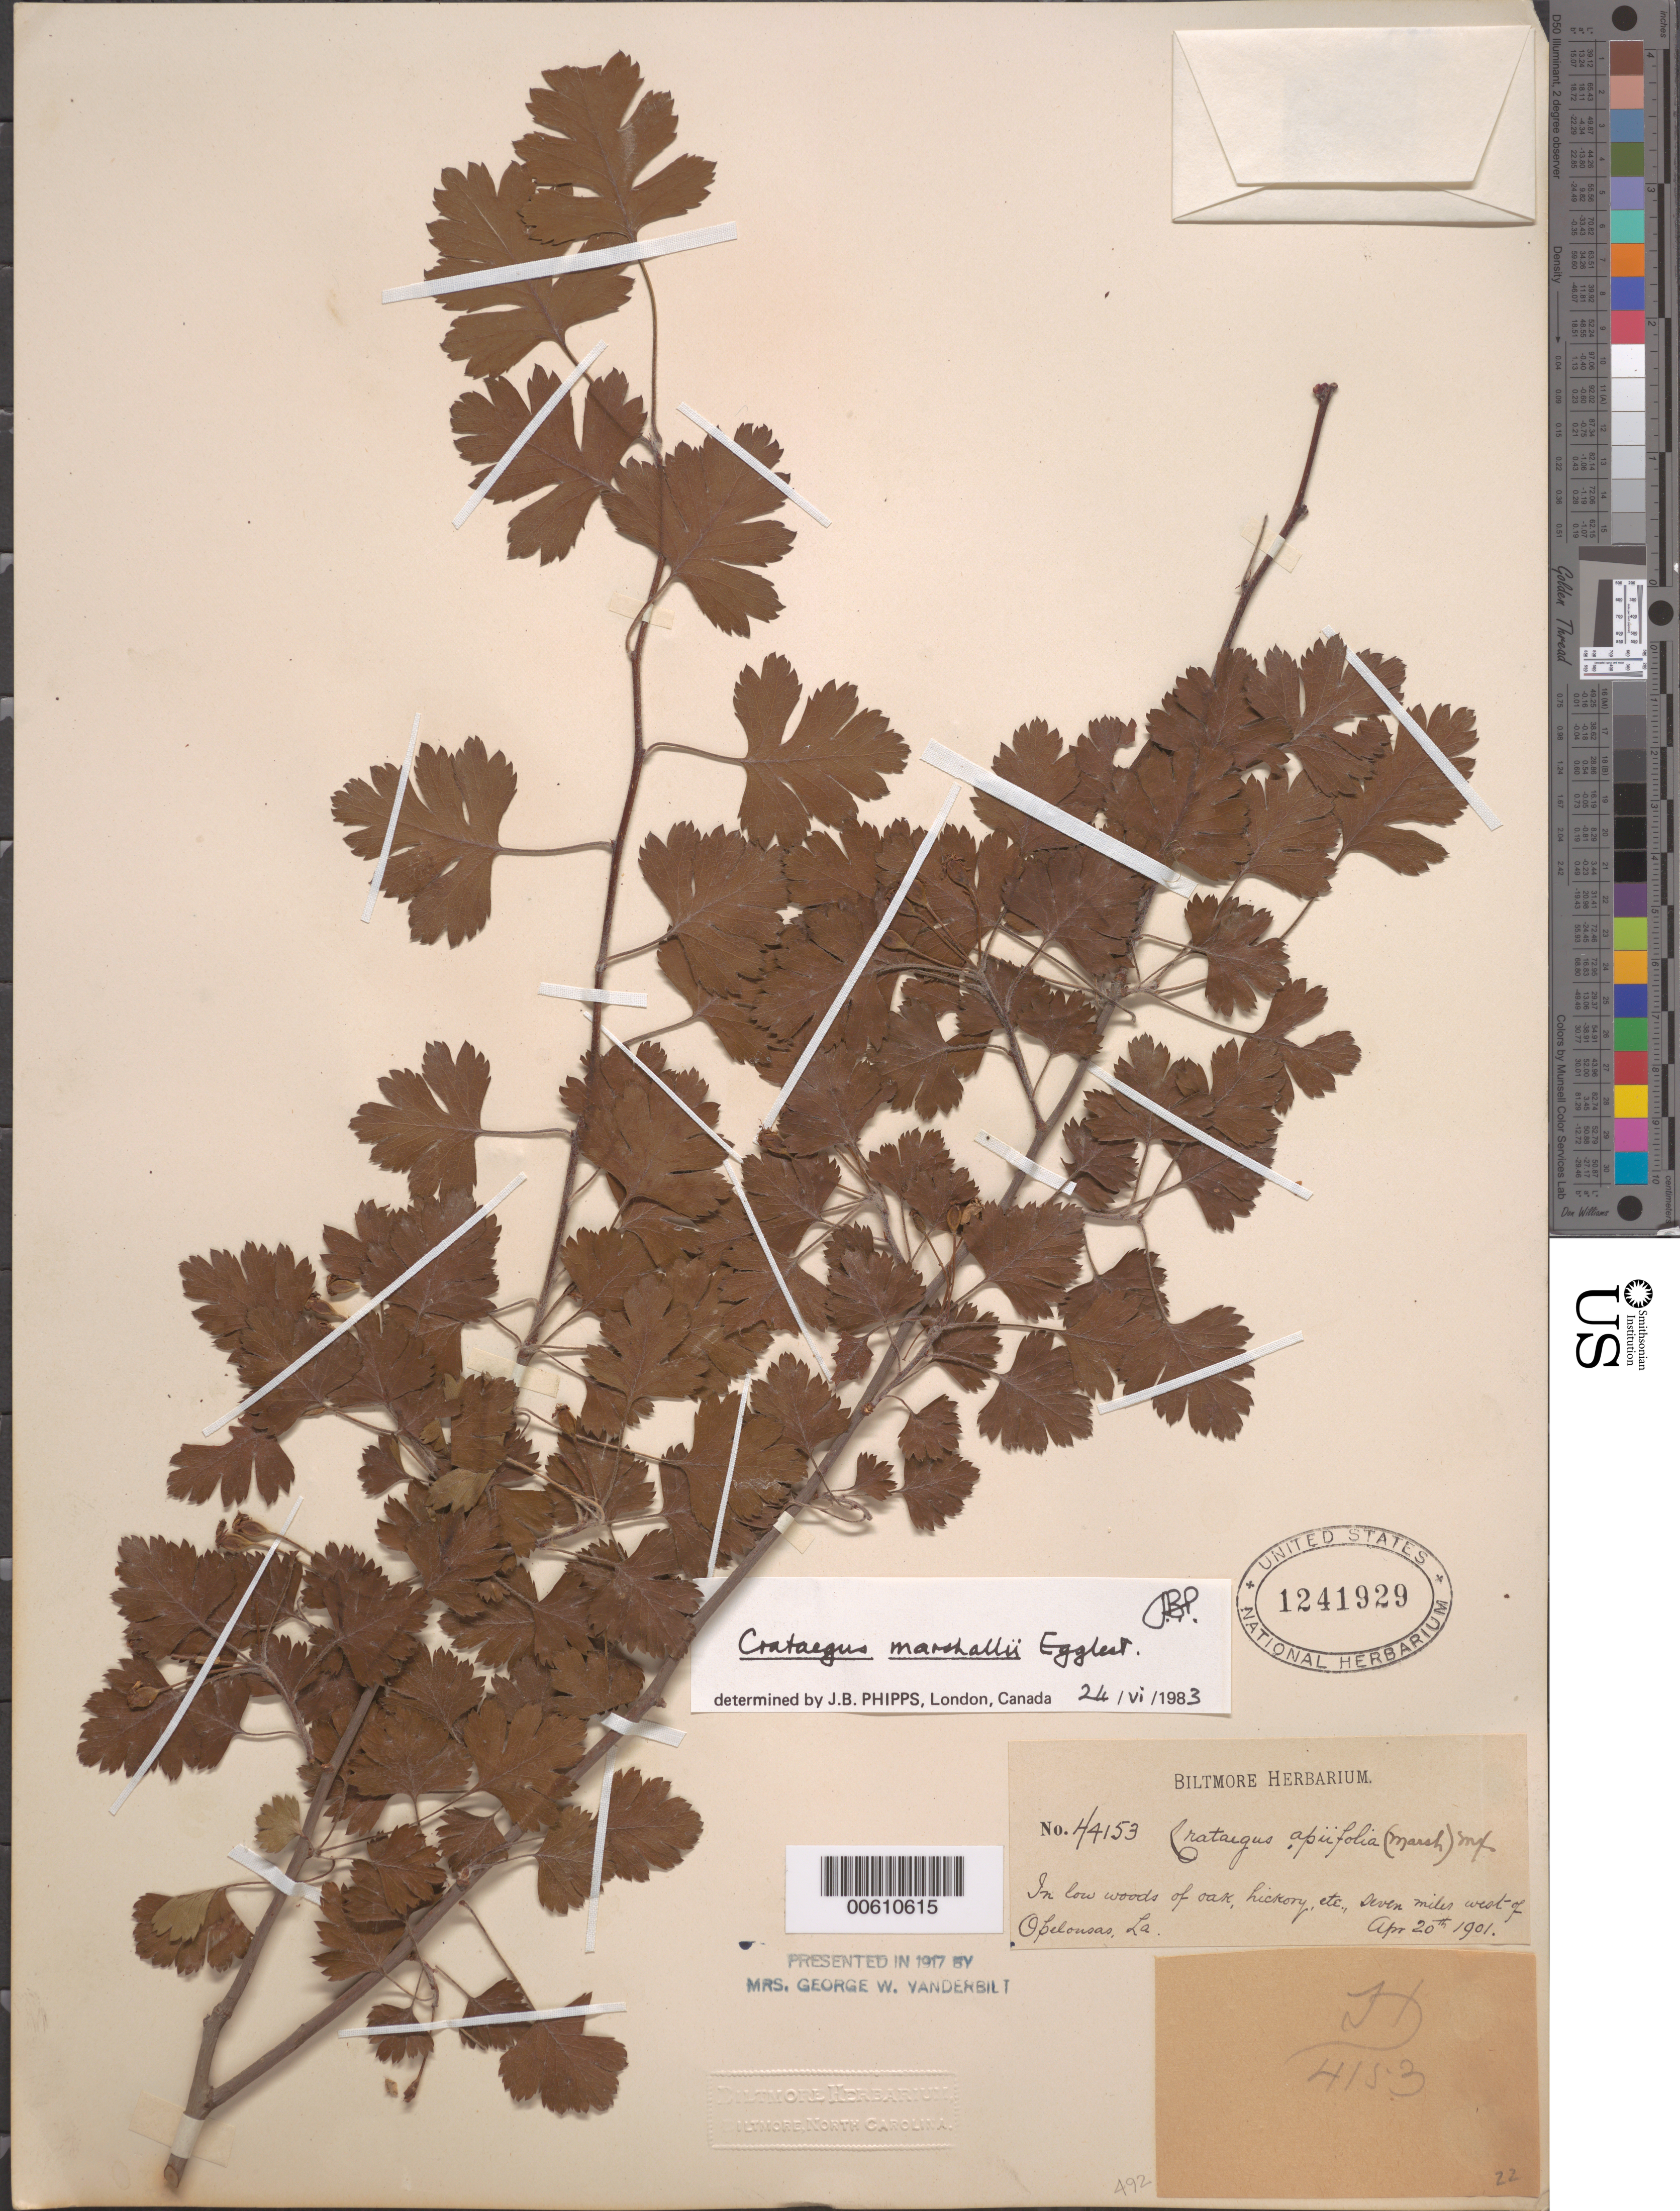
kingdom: Plantae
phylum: Tracheophyta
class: Magnoliopsida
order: Rosales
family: Rosaceae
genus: Crataegus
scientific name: Crataegus marshallii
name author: Eggl.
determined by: Phipps, James B., (UWO), University of Western Ontario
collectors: ex herb. Biltmore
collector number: H4153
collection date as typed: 20 Apr 1901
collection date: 1901-04-20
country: United States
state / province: Louisiana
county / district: Saint Landry Parish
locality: Opelousas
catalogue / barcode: US 1241929